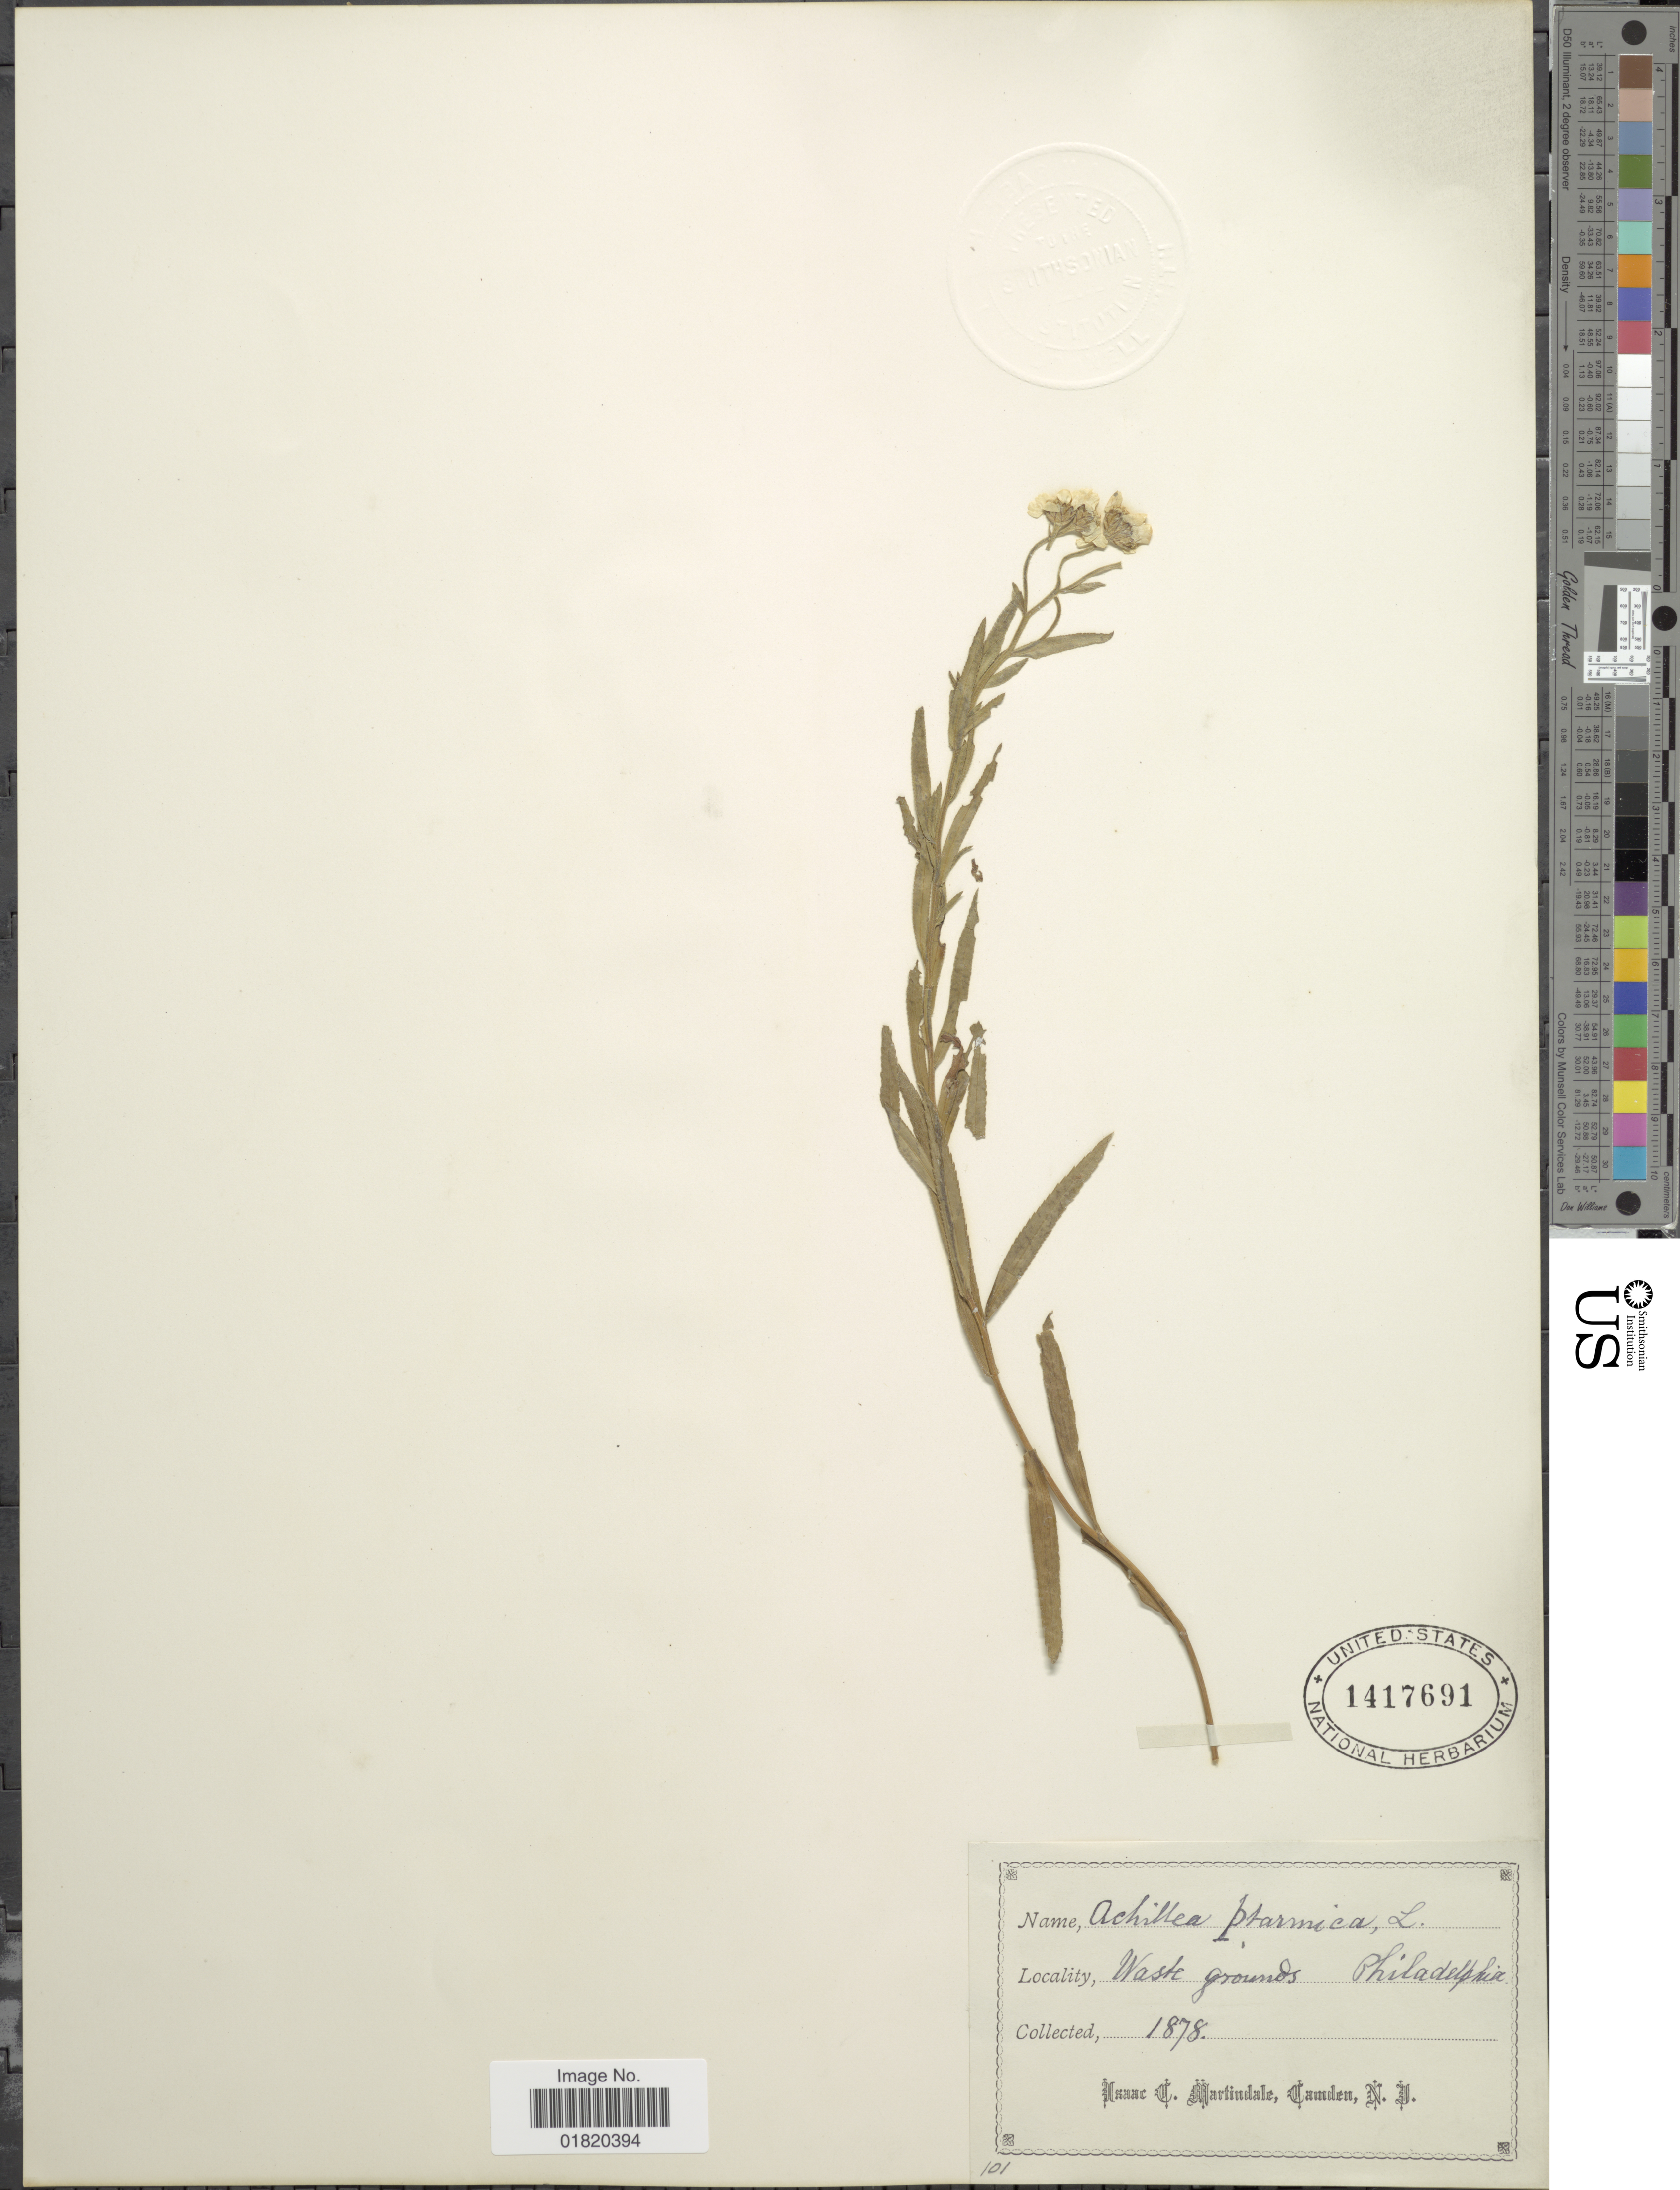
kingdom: Plantae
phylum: Tracheophyta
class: Magnoliopsida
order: Asterales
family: Asteraceae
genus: Achillea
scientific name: Achillea ptarmica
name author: L.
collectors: I. C. Martindale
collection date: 1878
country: United States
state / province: Pennsylvania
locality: Philadelphia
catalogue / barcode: US 1417691